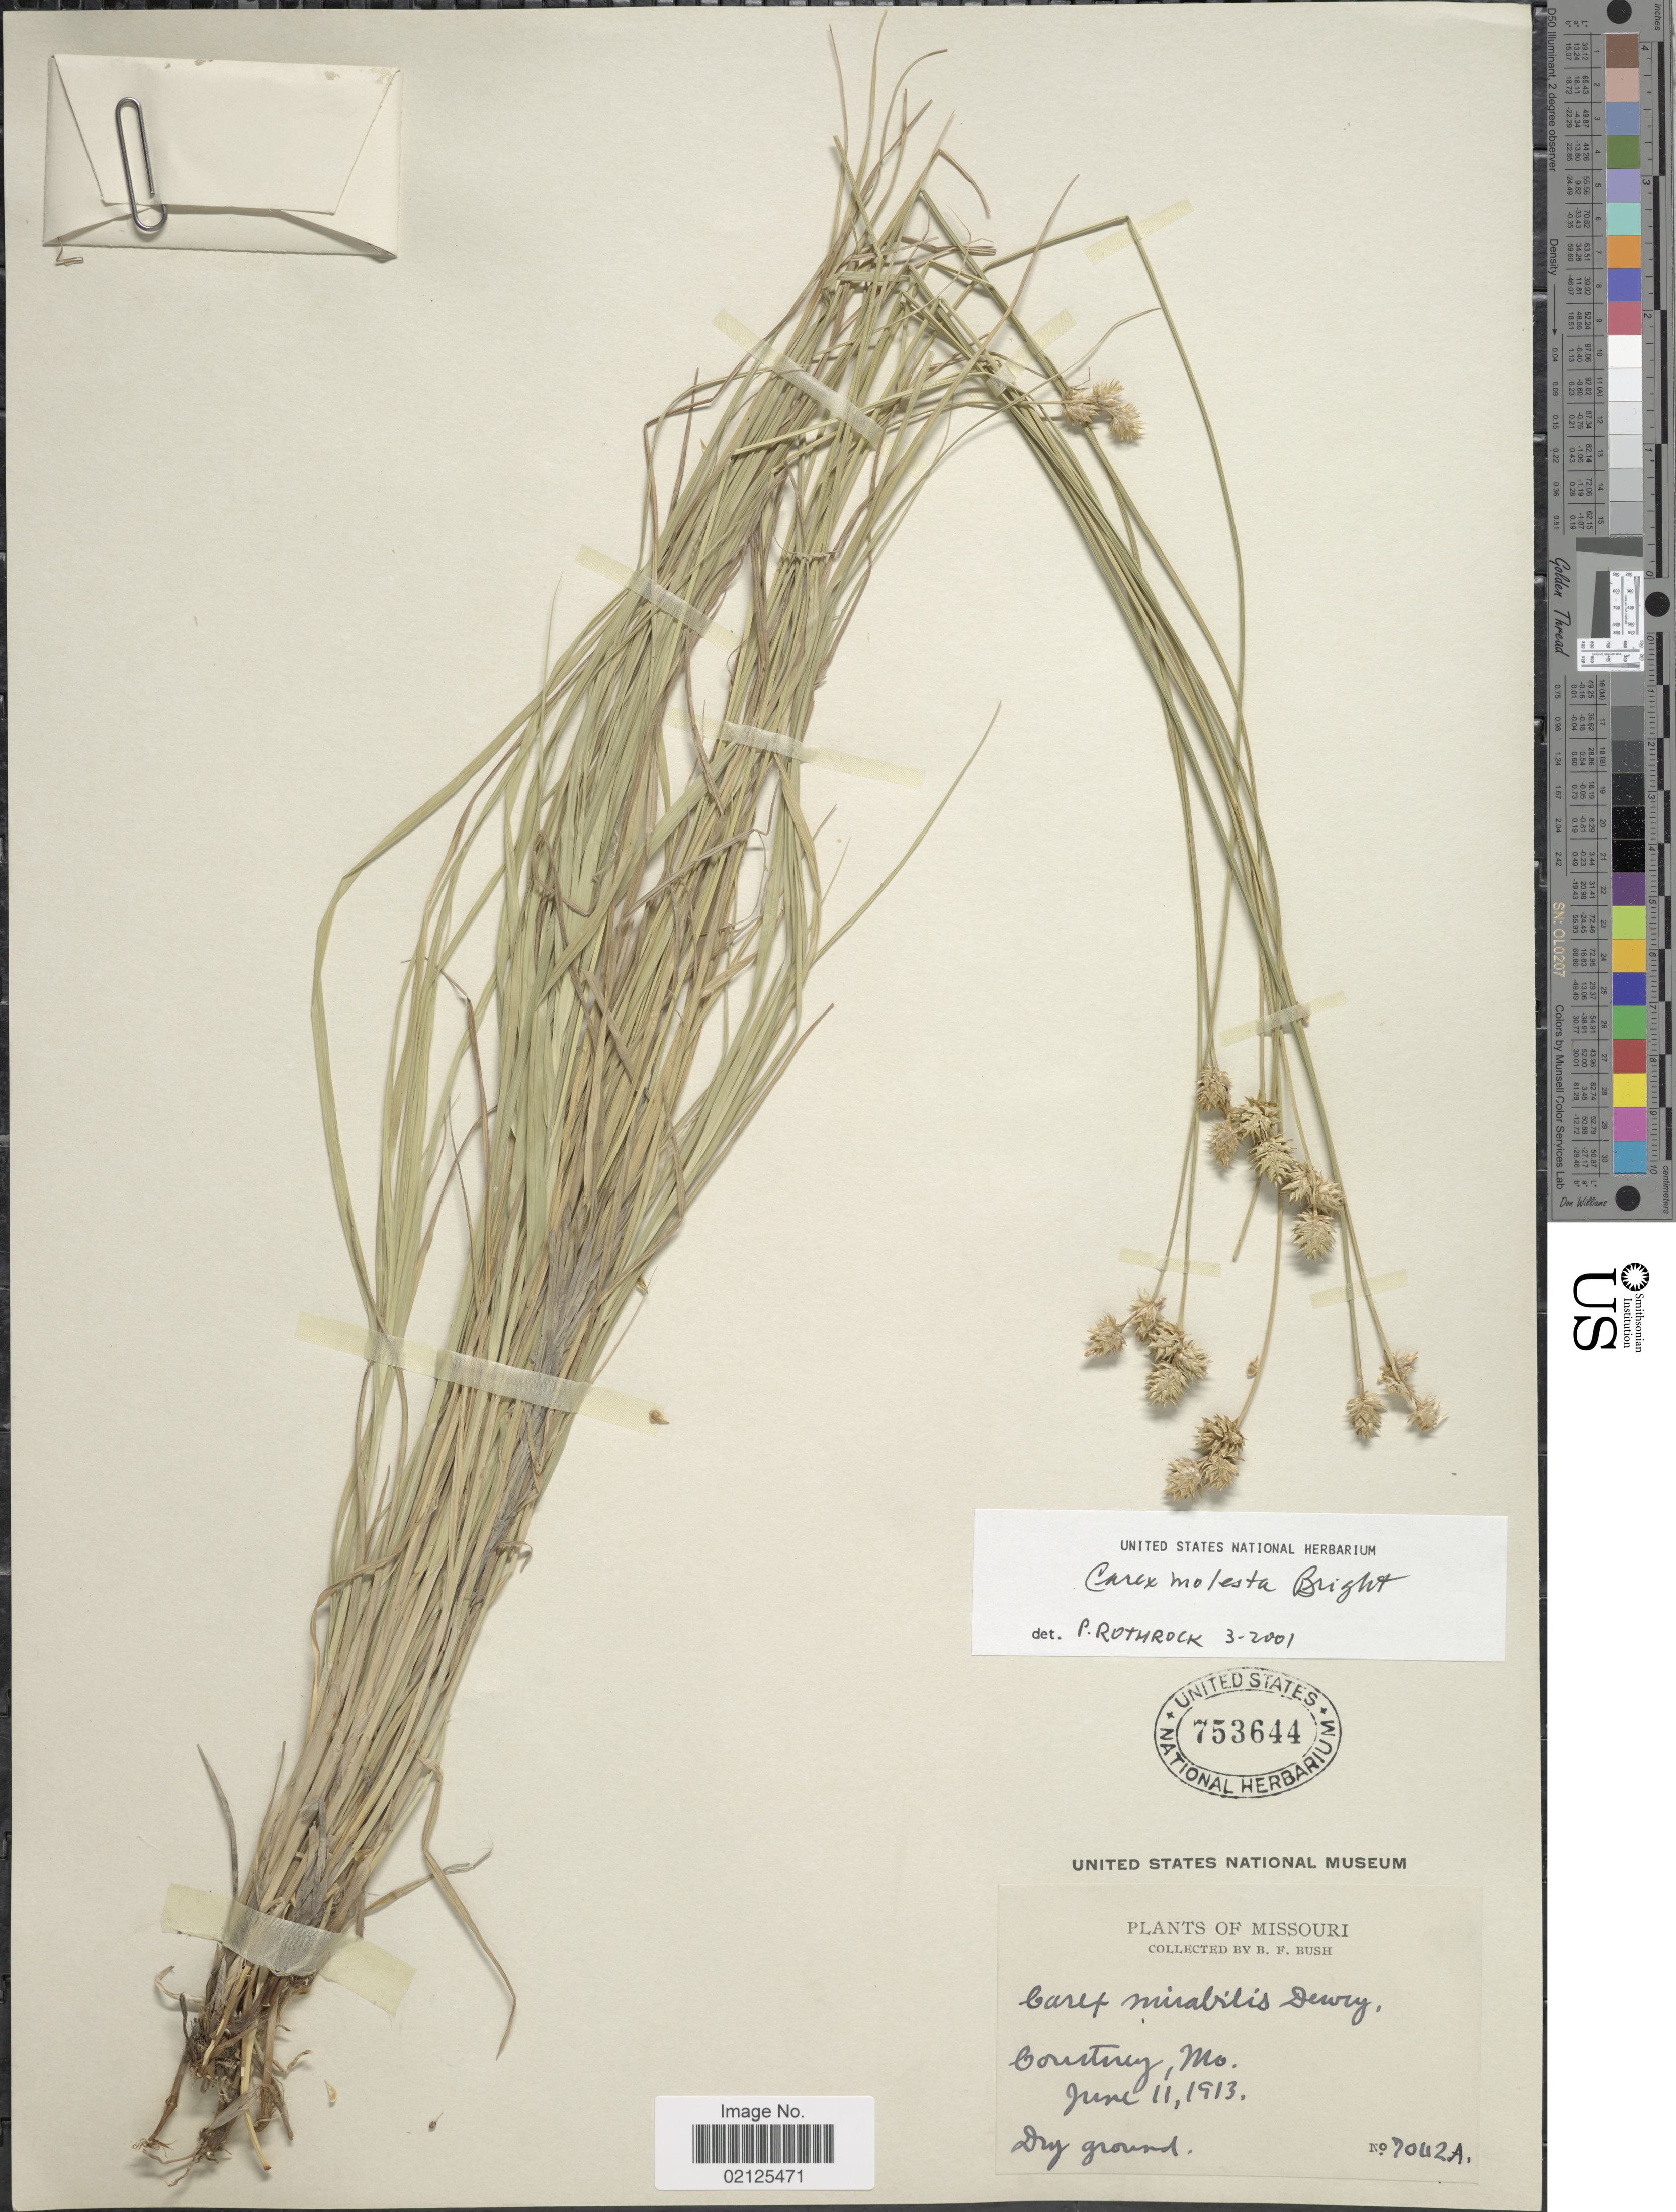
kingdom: Plantae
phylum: Tracheophyta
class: Liliopsida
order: Poales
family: Cyperaceae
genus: Carex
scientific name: Carex molesta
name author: Mack.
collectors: B. F. Bush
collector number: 7042A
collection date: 1913-06-11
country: United States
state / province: Missouri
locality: Courtney, Dry ground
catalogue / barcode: US 753644